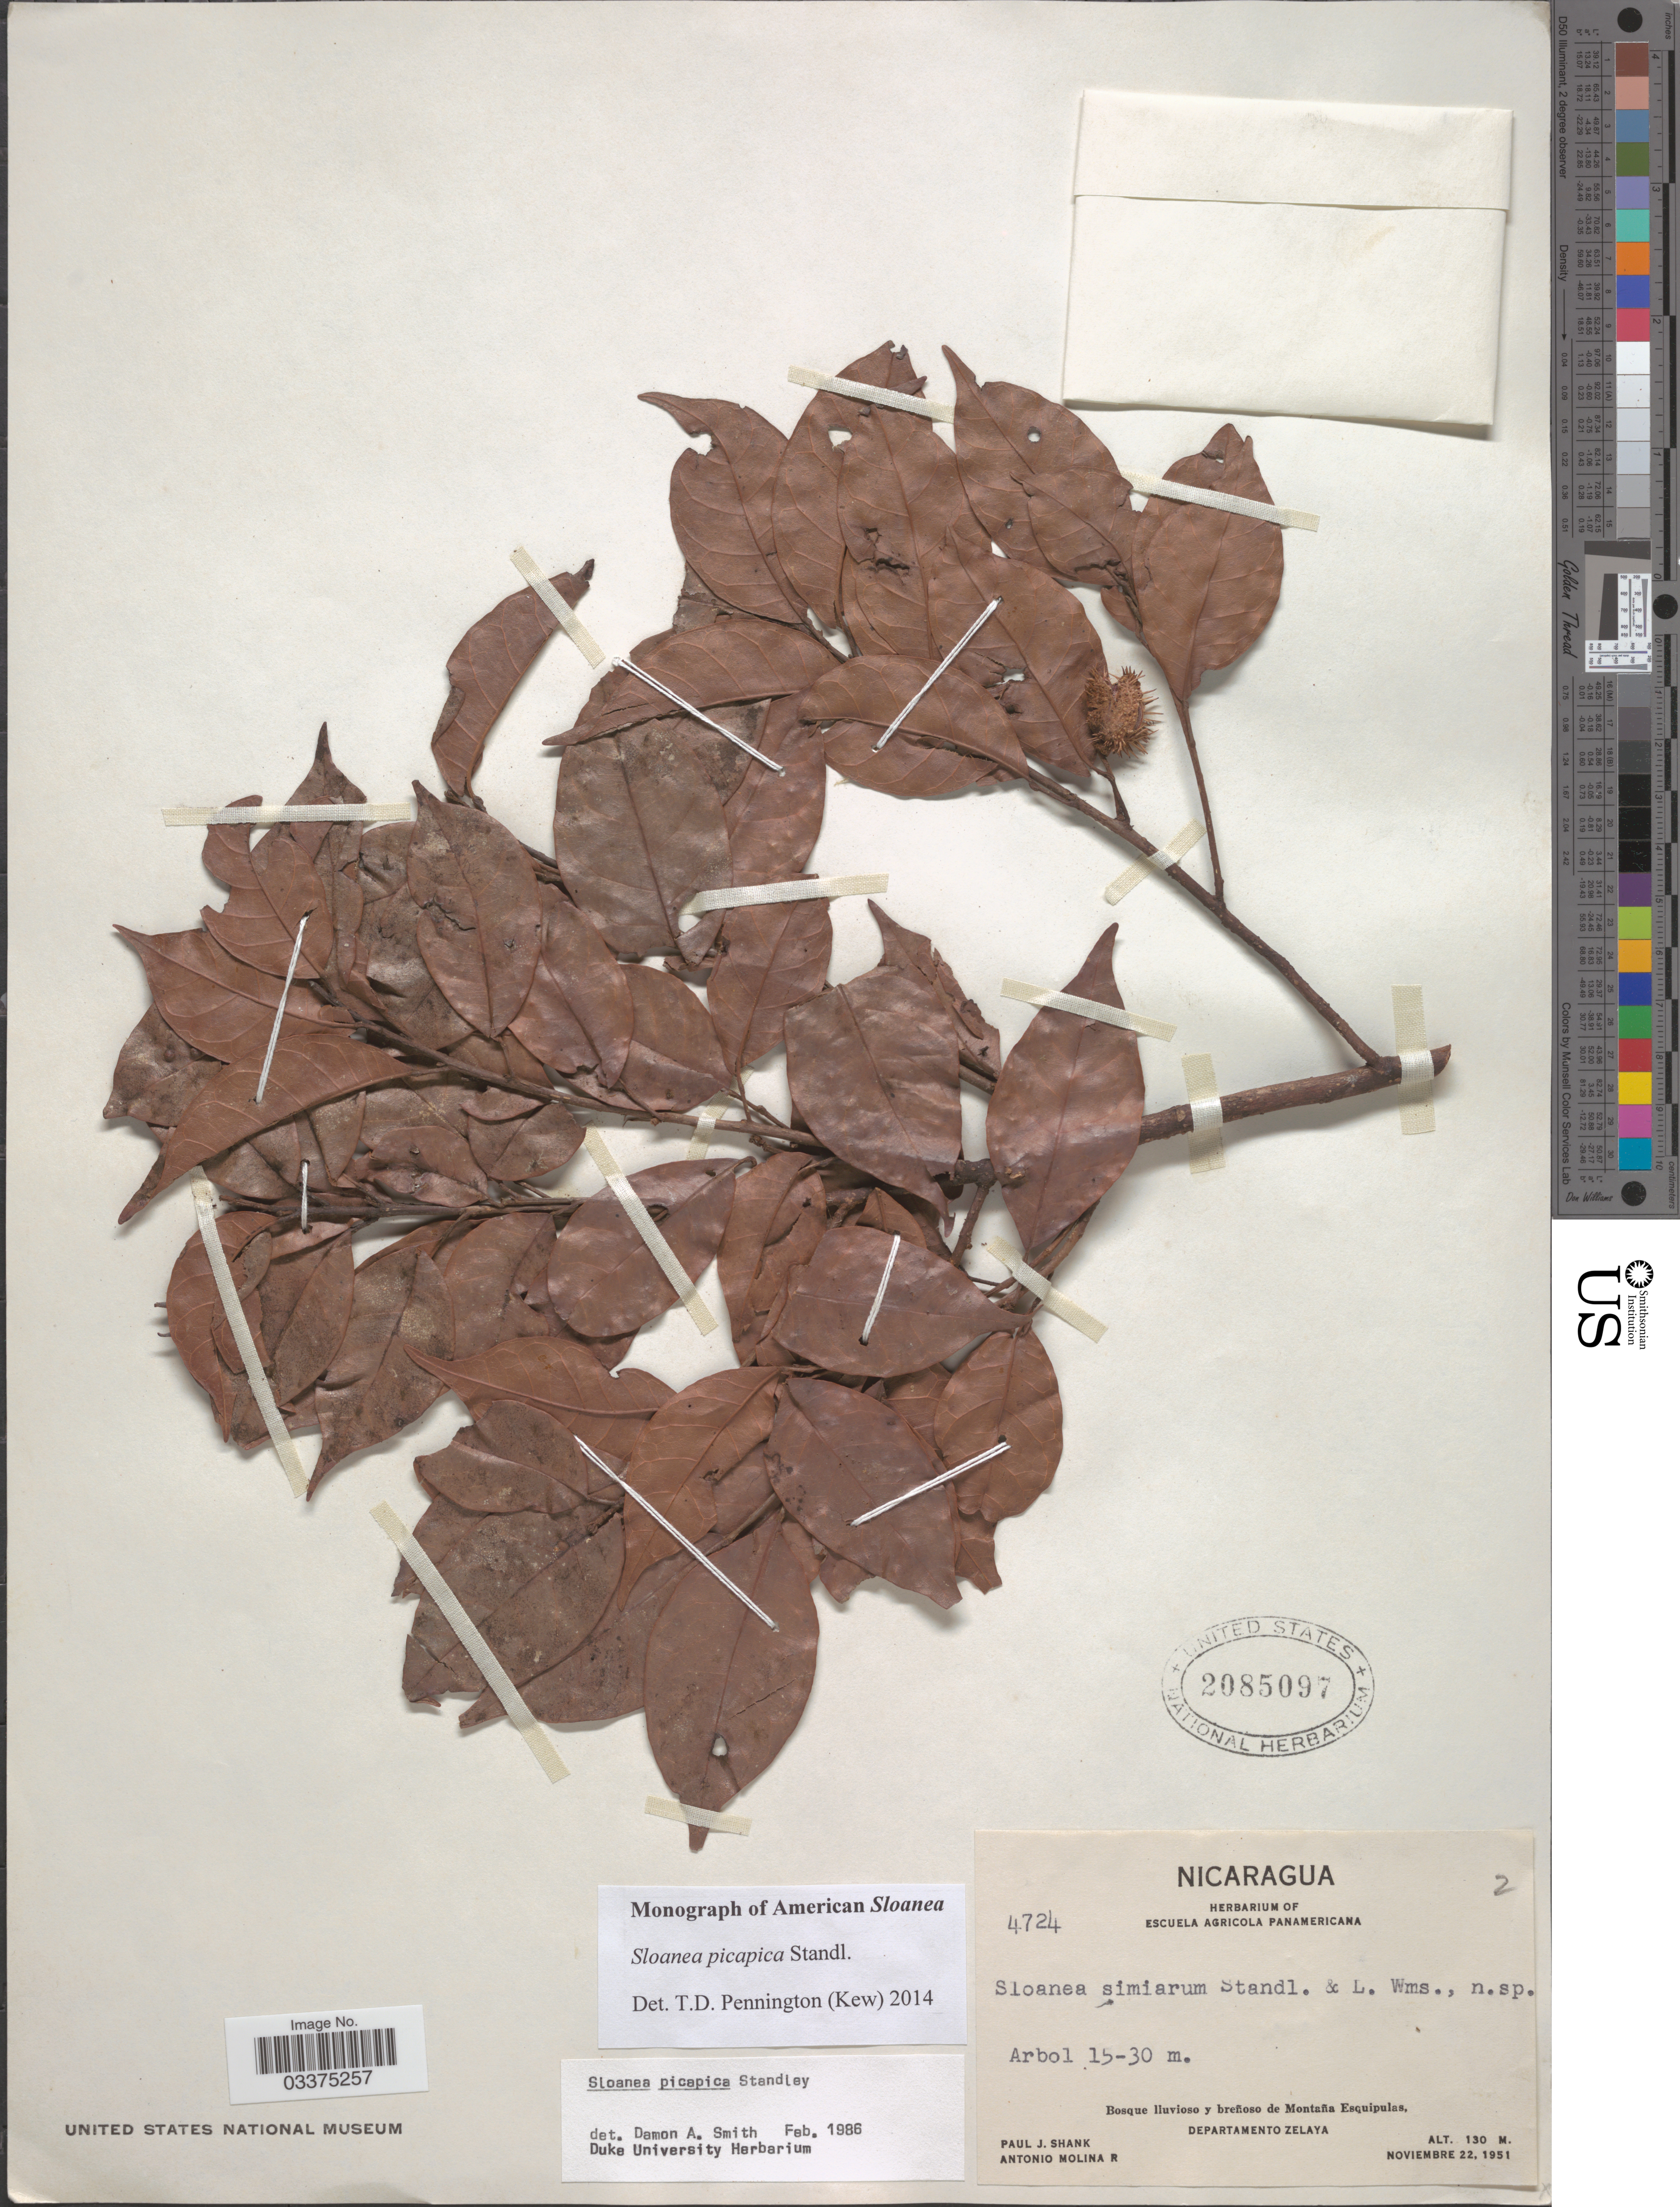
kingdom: Plantae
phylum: Tracheophyta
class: Magnoliopsida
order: Oxalidales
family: Elaeocarpaceae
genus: Sloanea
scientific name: Sloanea picapica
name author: Standl.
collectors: P. J. Shank & A. Molina R.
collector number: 4724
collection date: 1951-11-22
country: Nicaragua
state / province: Atlántico Norte / Atlántico Sur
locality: Bosque lluvioso y breñoso de Montaña Esquipulas, Departamento Zelaya.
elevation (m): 130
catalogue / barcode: US 2085097